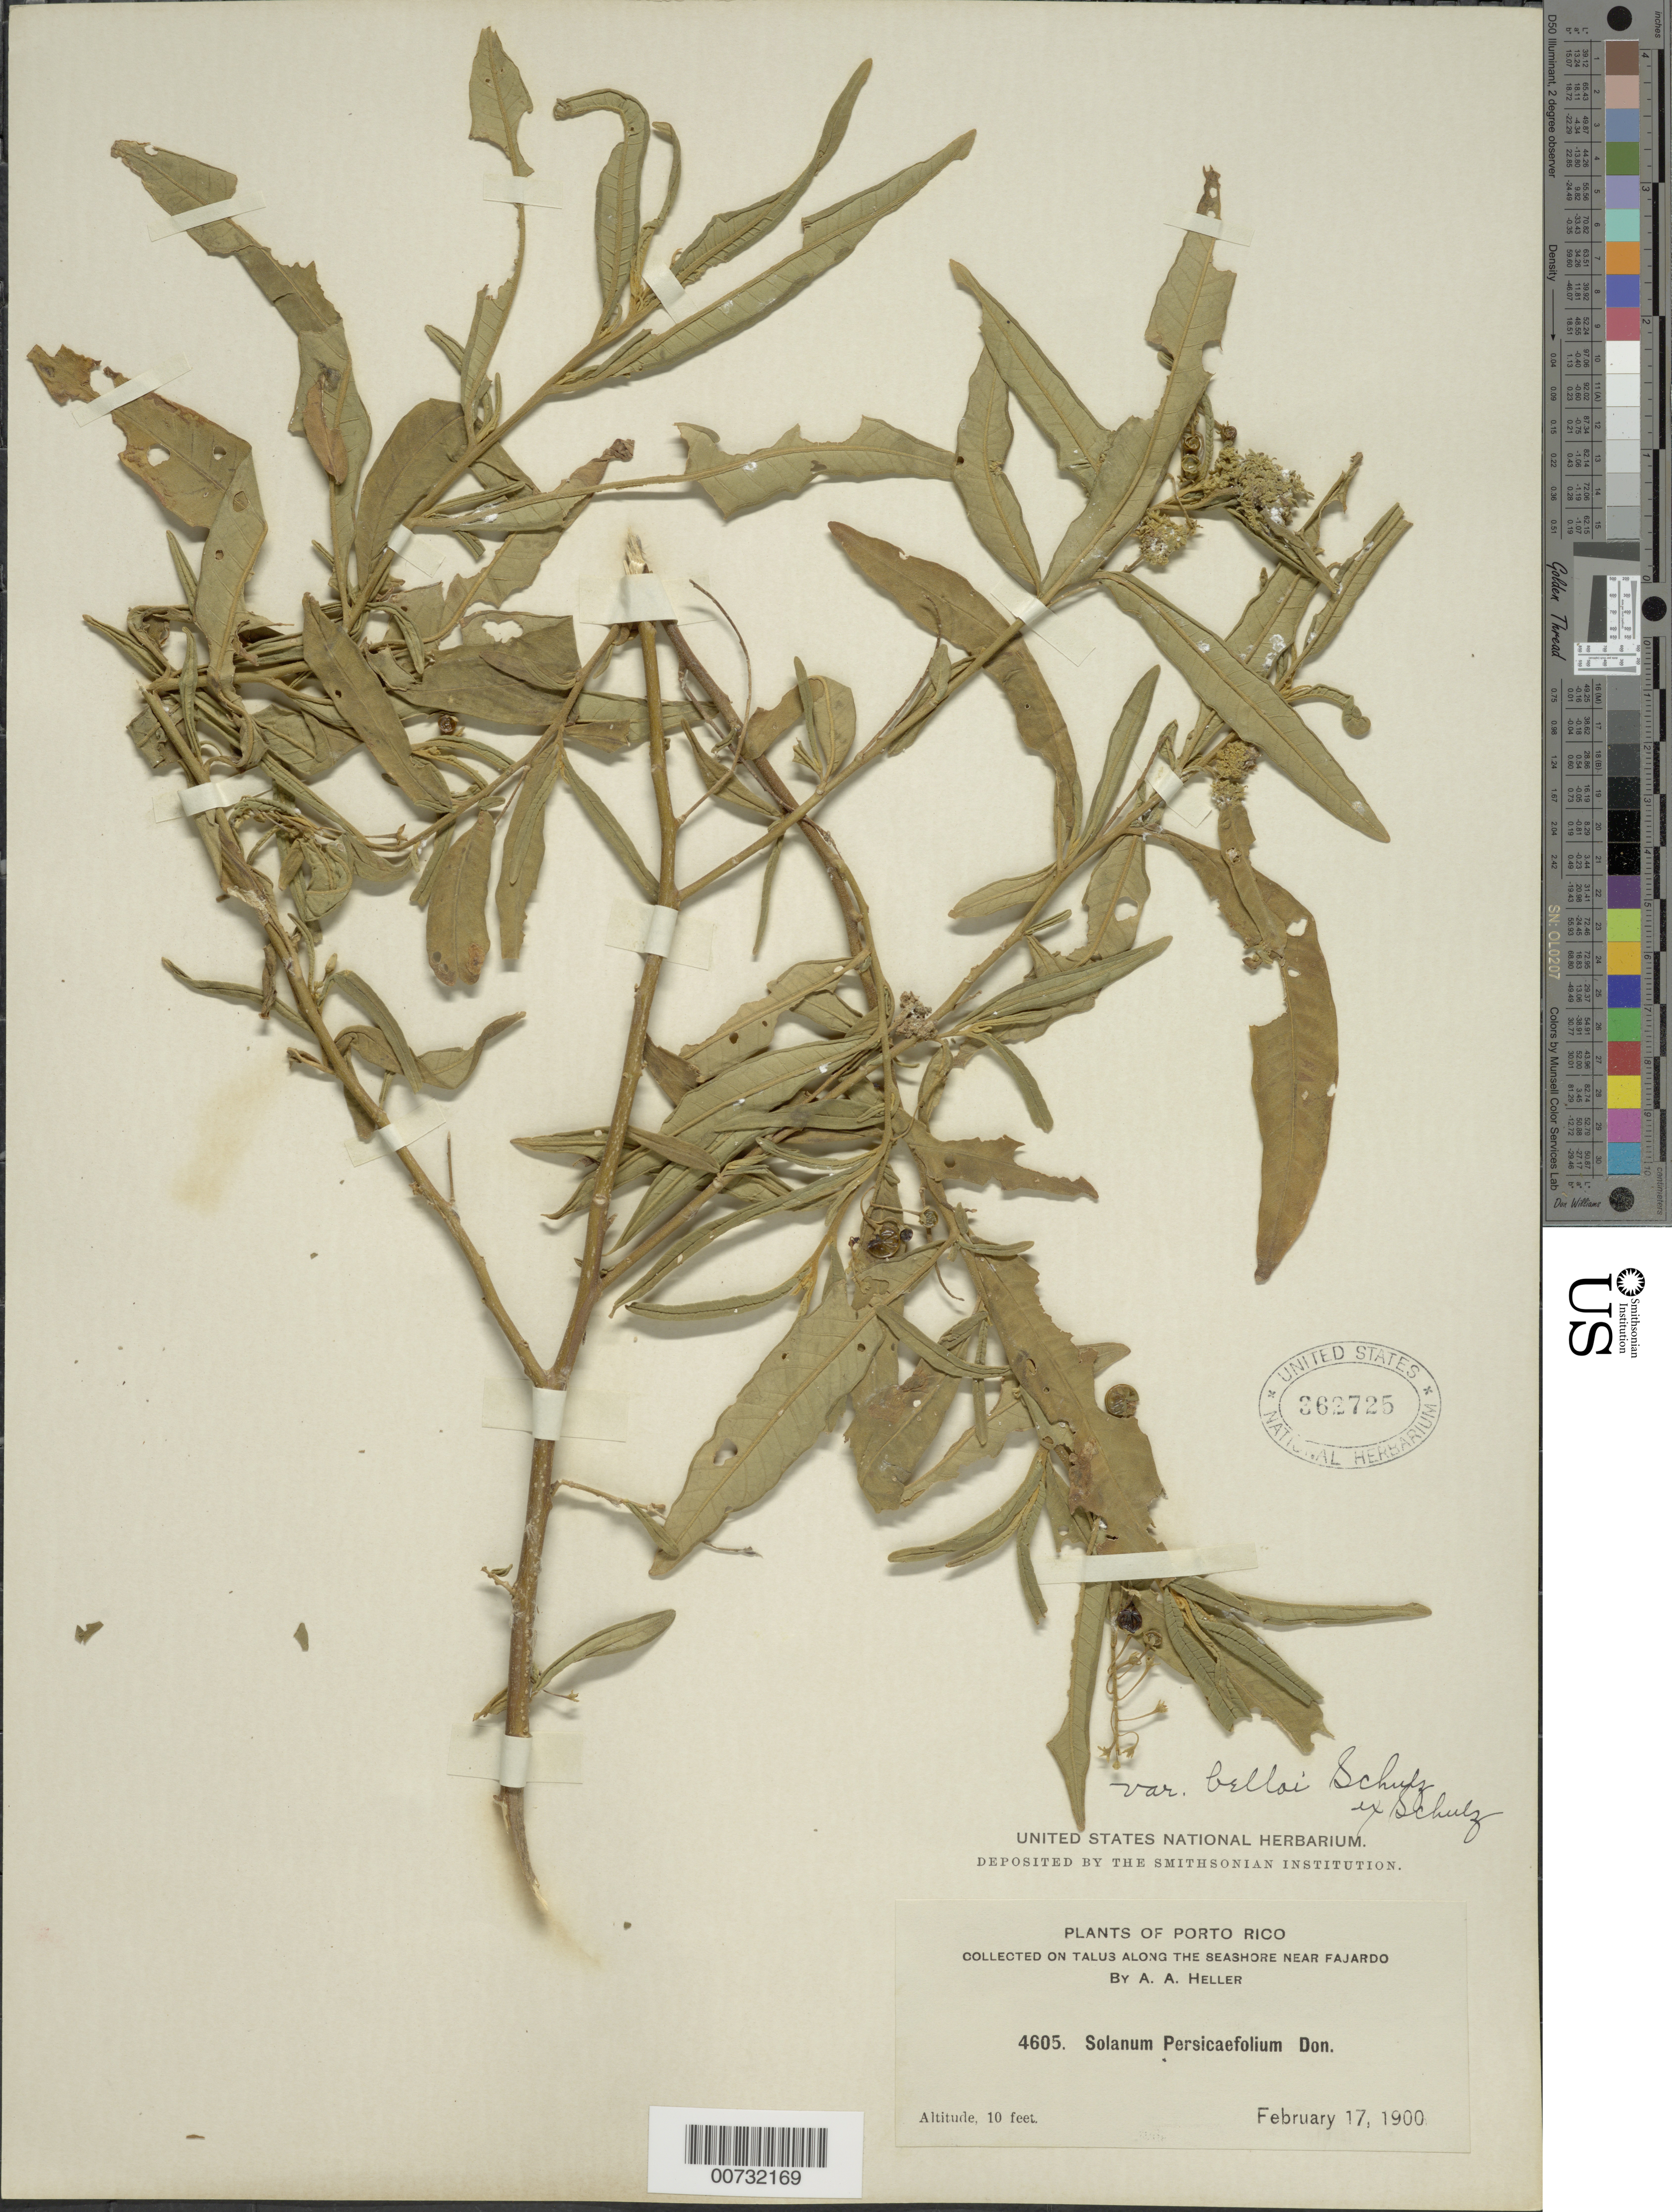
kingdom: Plantae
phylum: Tracheophyta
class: Magnoliopsida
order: Solanales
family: Solanaceae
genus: Solanum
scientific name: Solanum bahamense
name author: L.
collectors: A. A. Heller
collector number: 4605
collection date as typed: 17 Feb 1900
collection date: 1900-02-17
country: Puerto Rico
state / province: Fajardo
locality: Fajardo, along the seashore near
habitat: On talus along the seashore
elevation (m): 3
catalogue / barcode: US 362725